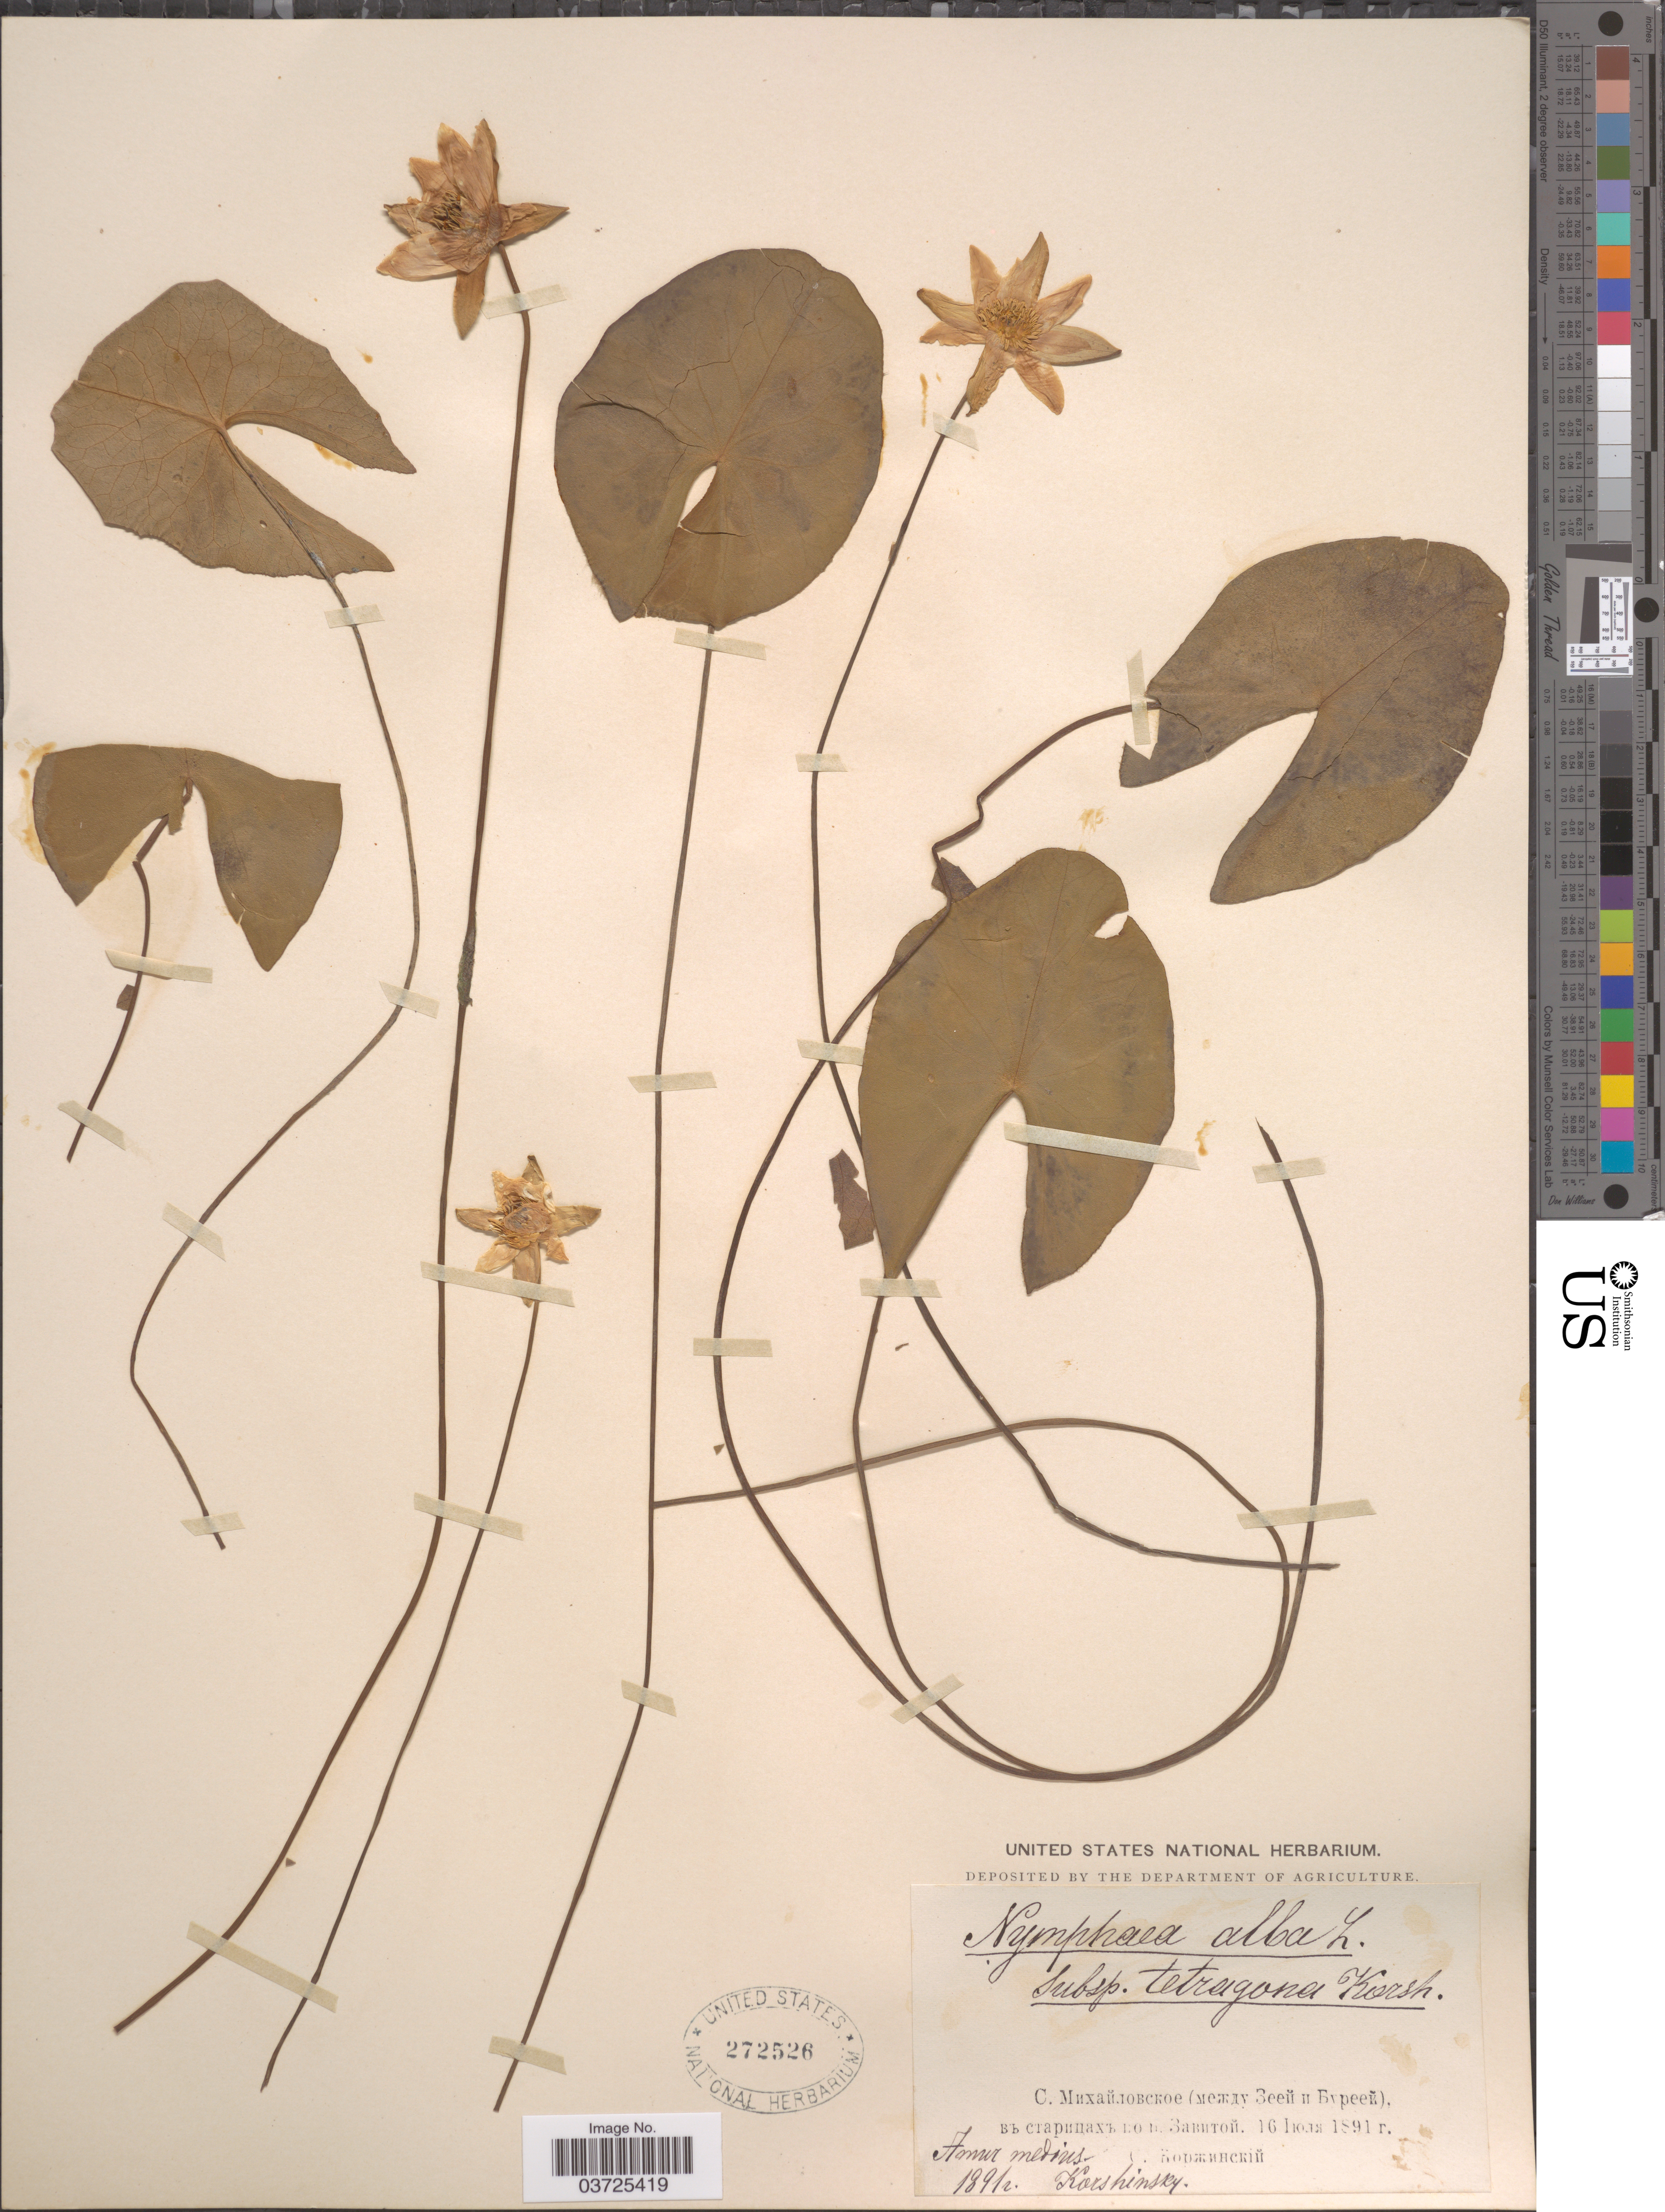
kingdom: Plantae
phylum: Tracheophyta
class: Magnoliopsida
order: Nymphaeales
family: Nymphaeaceae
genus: Nymphaea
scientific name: Nymphaea tetragona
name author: Georgi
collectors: Korshinsky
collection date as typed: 16 X 1891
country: Russian Federation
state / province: Amur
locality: Amur medius.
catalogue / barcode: US 272526